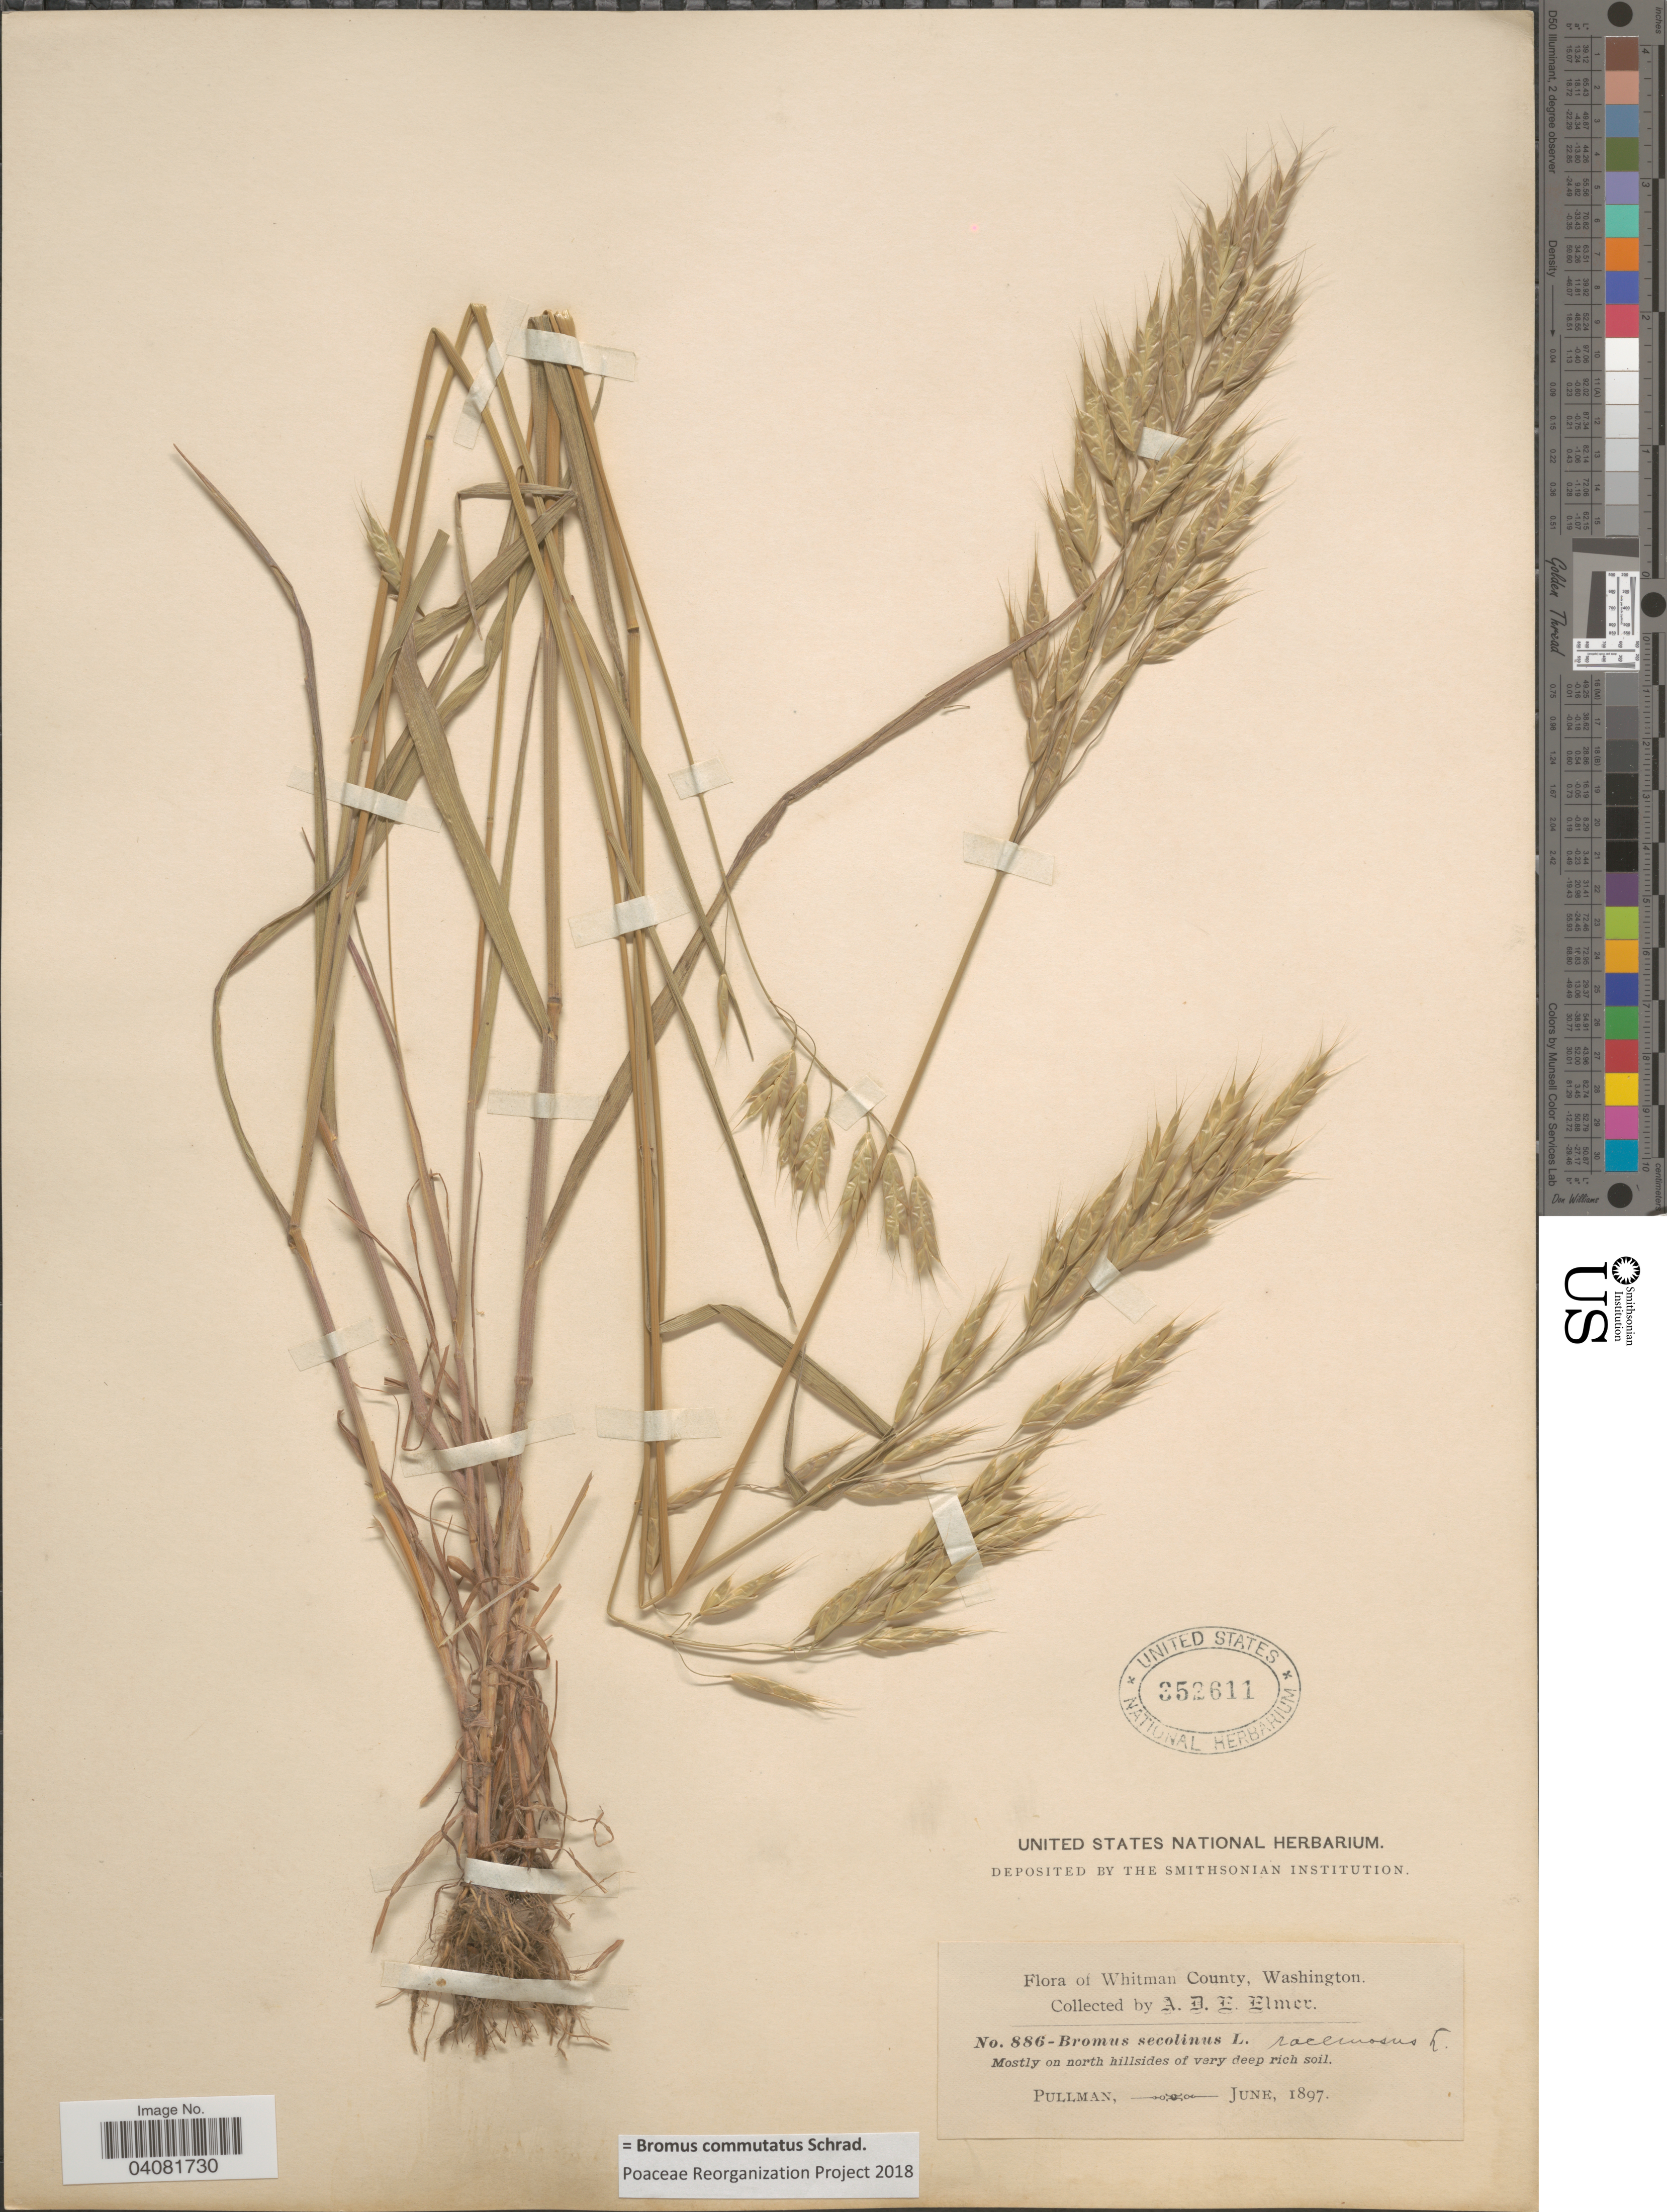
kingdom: Plantae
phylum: Tracheophyta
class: Liliopsida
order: Poales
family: Poaceae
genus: Bromus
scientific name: Bromus commutatus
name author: Schrad.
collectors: A. D. E. Elmer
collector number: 886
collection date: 1897-06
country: United States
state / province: Washington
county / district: Whitman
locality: Whitman County. Mostly on north hillsides of very deep rich soil. Pullman.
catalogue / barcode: US 352611